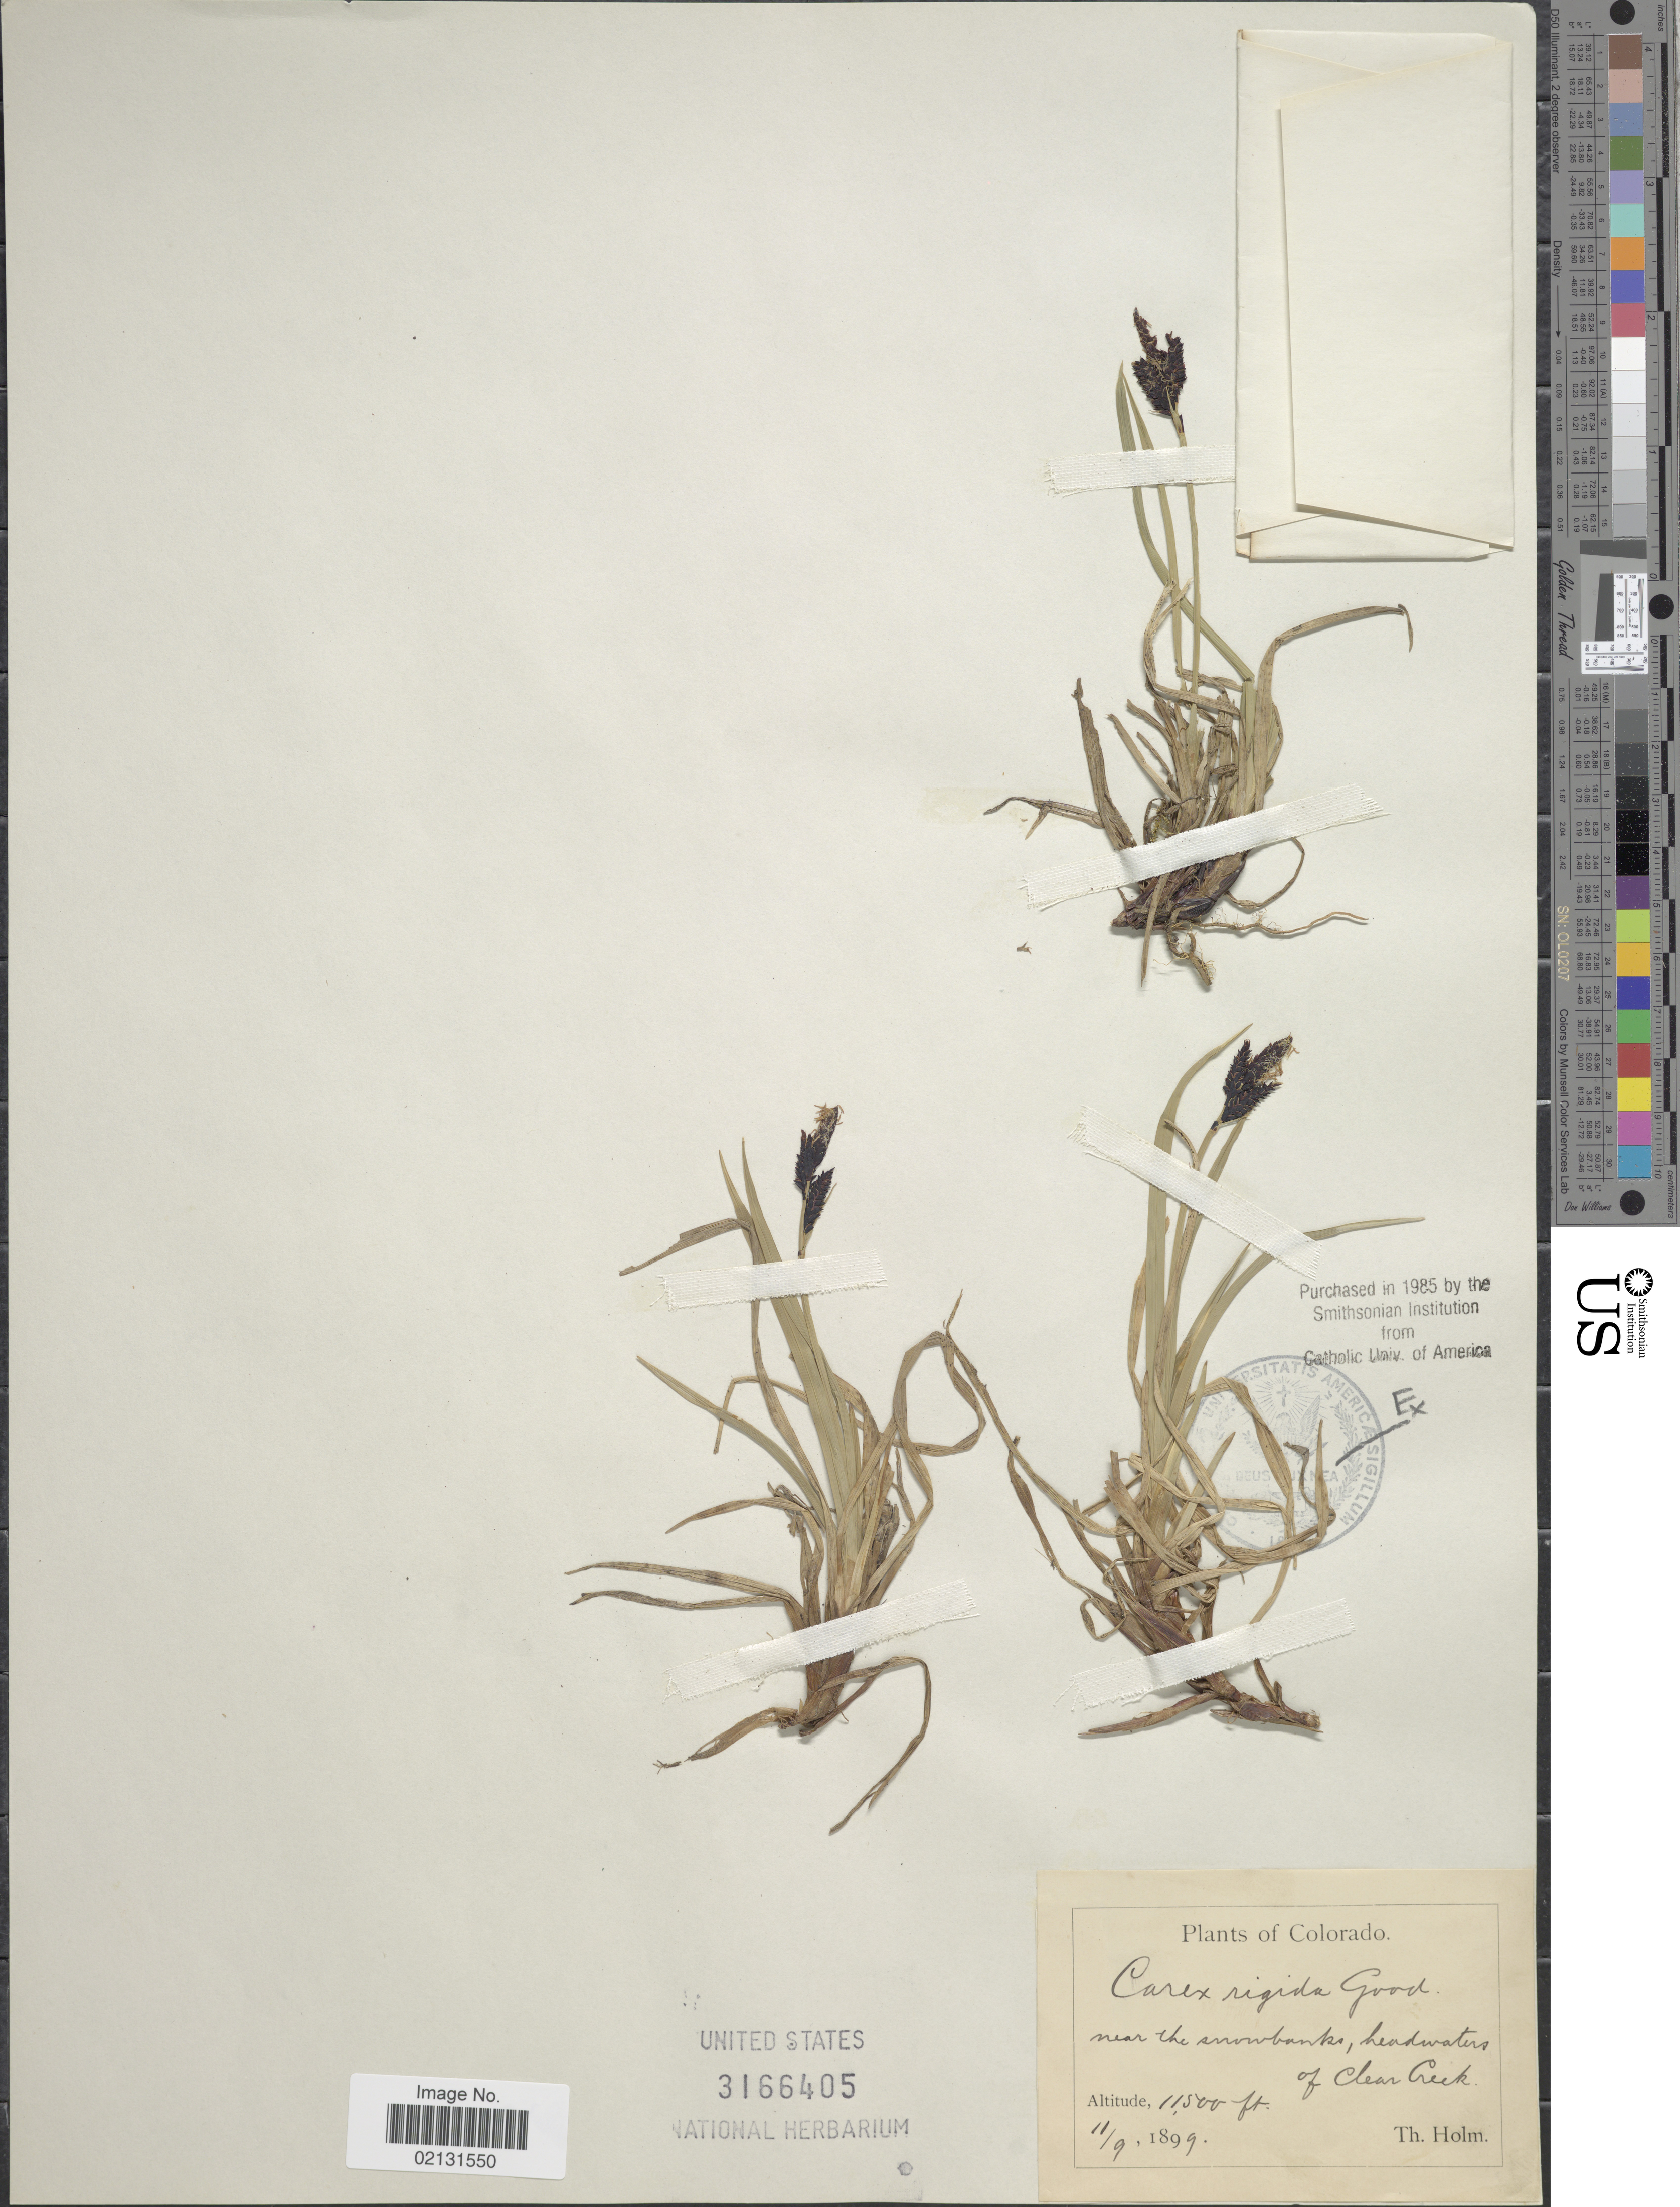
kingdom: Plantae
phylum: Tracheophyta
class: Liliopsida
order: Poales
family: Cyperaceae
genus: Carex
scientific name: Carex scopulorum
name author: Holm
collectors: T. Holm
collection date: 1899-11-09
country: United States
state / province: Colorado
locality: Near the snowbanks, headwaters of Clear Creek.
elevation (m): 3505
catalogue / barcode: US 3166405